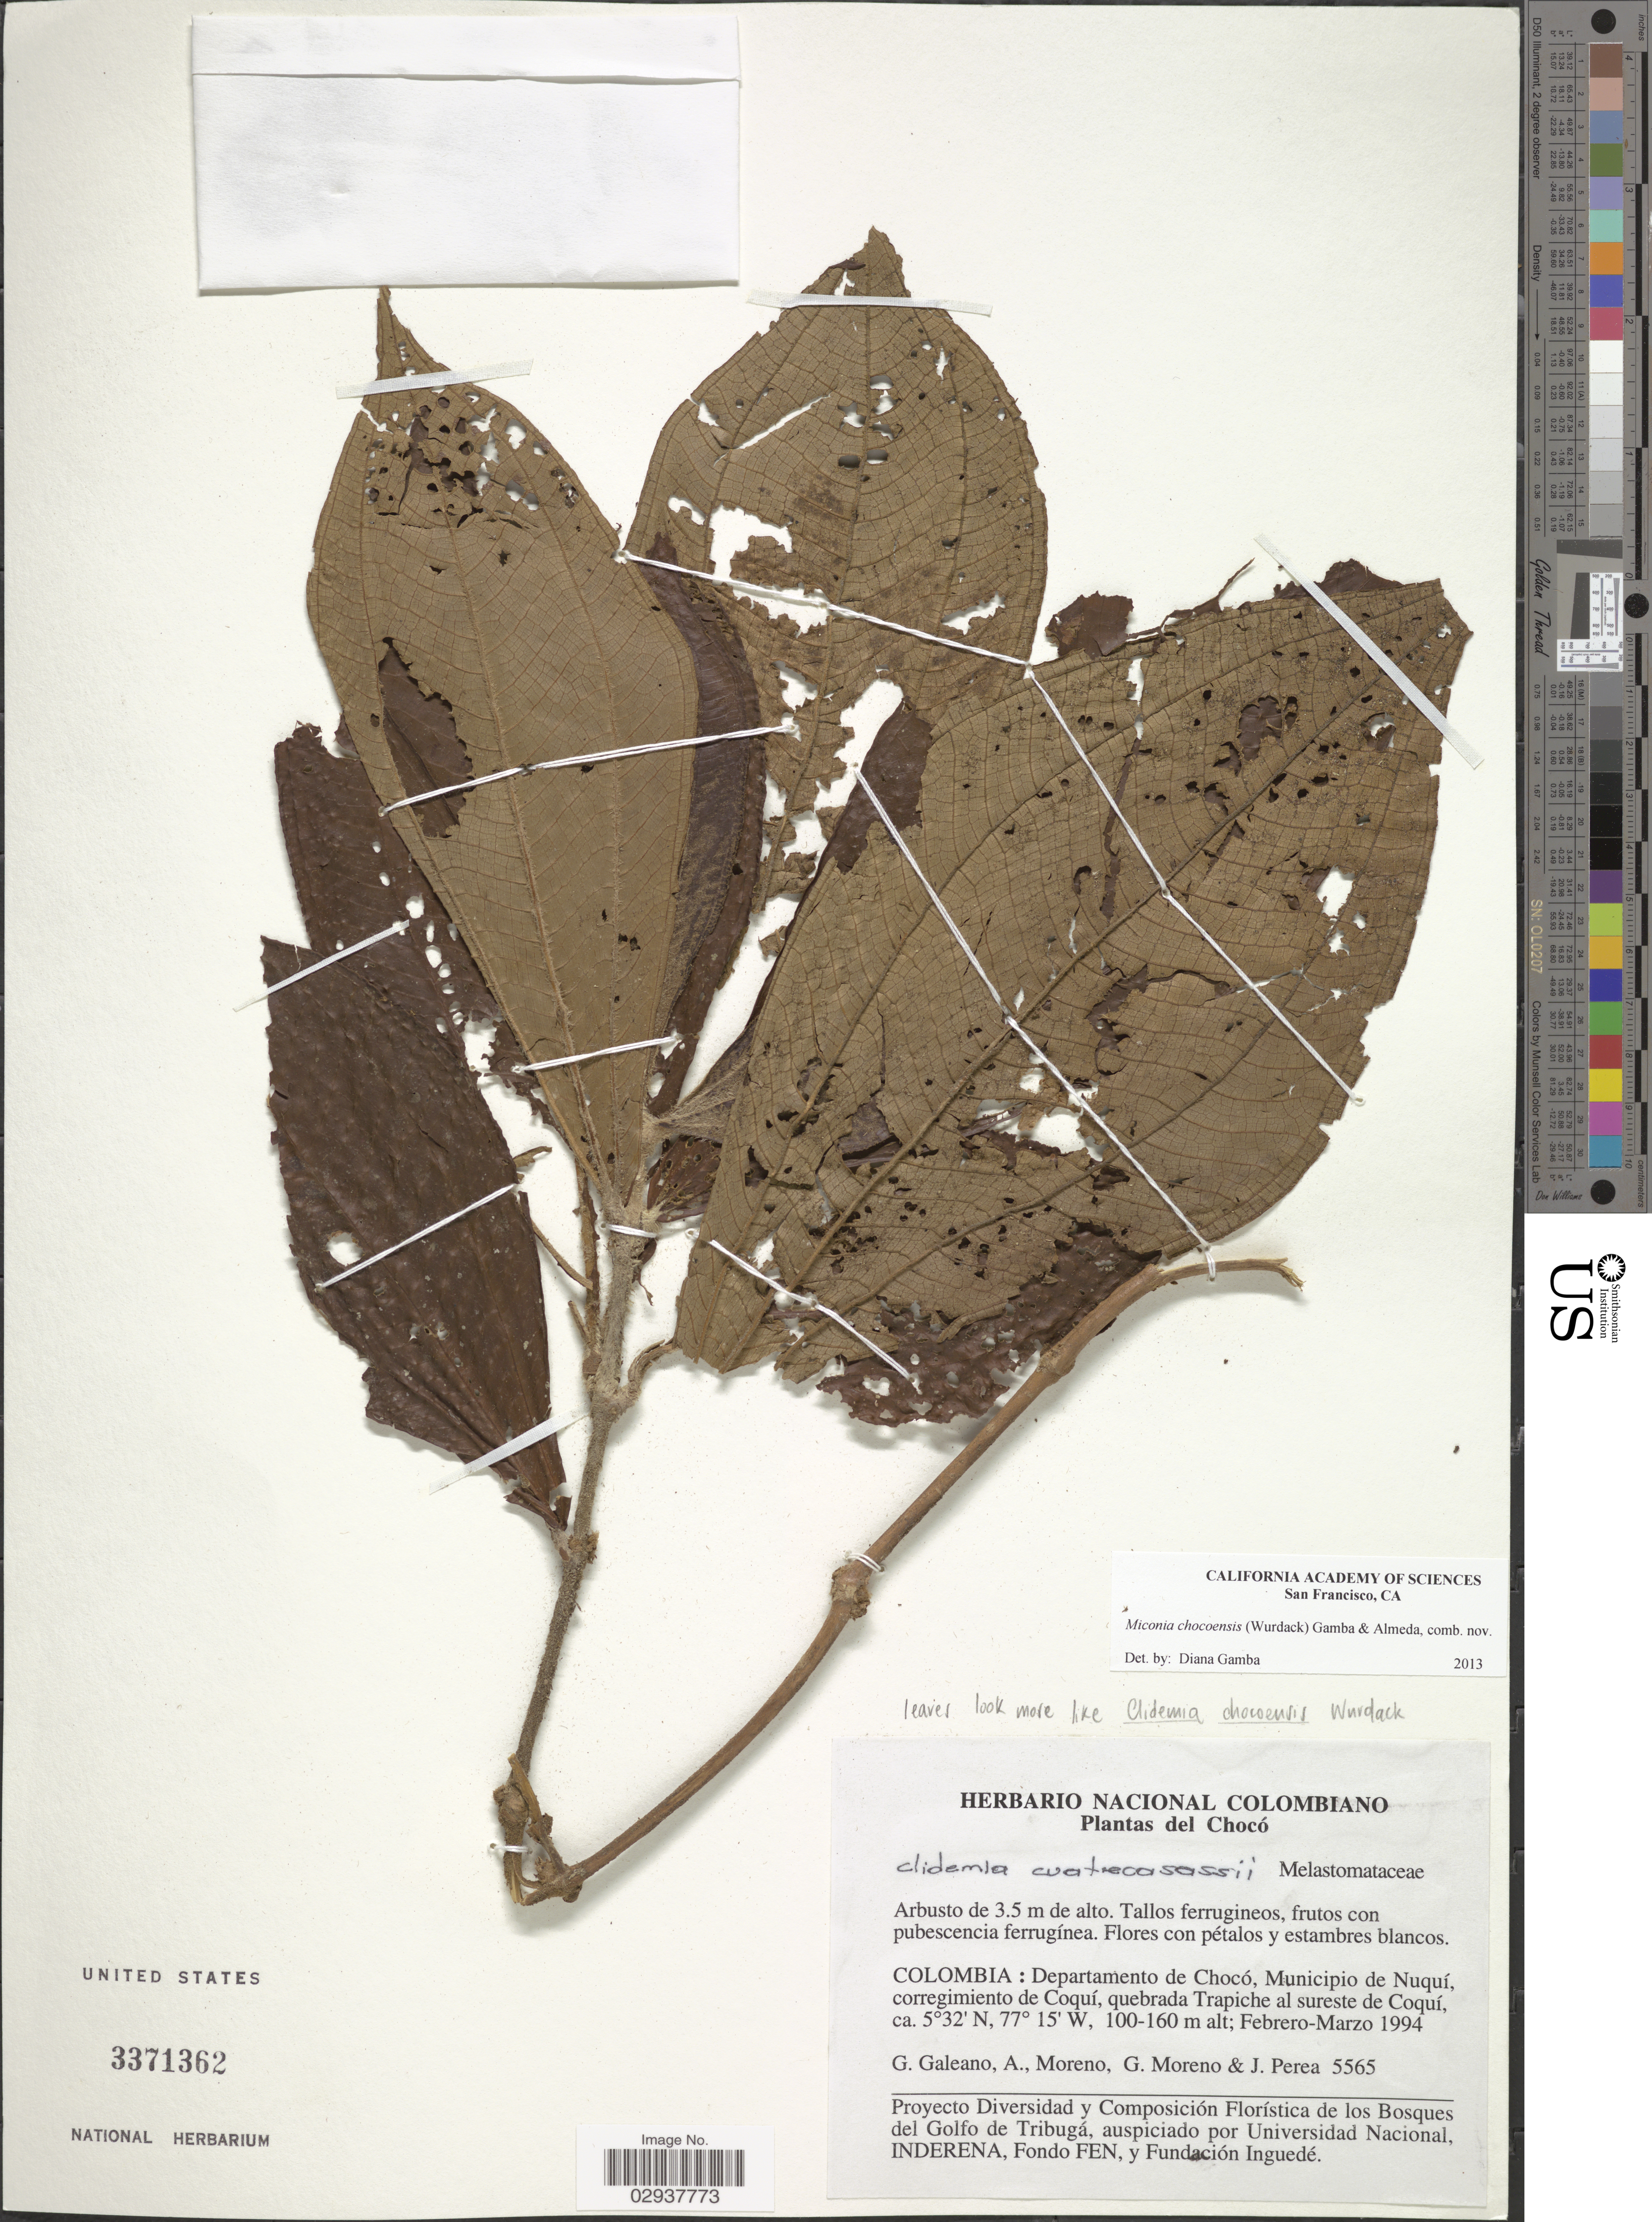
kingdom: Plantae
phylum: Tracheophyta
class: Magnoliopsida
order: Myrtales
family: Melastomataceae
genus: Miconia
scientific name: Miconia chocoensis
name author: (Wurdack) Gamba & Almeda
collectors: G. Galeano, A. Moreno, G. Moreno & J. Perea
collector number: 5565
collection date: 1994-02/1994-03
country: Colombia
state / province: Chocó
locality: Departamento de Chocó, Municipio de Nuquí, corregimiento de Coquí, quebrada Trapiche al sureste de Coquí.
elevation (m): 100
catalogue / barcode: US 3371362